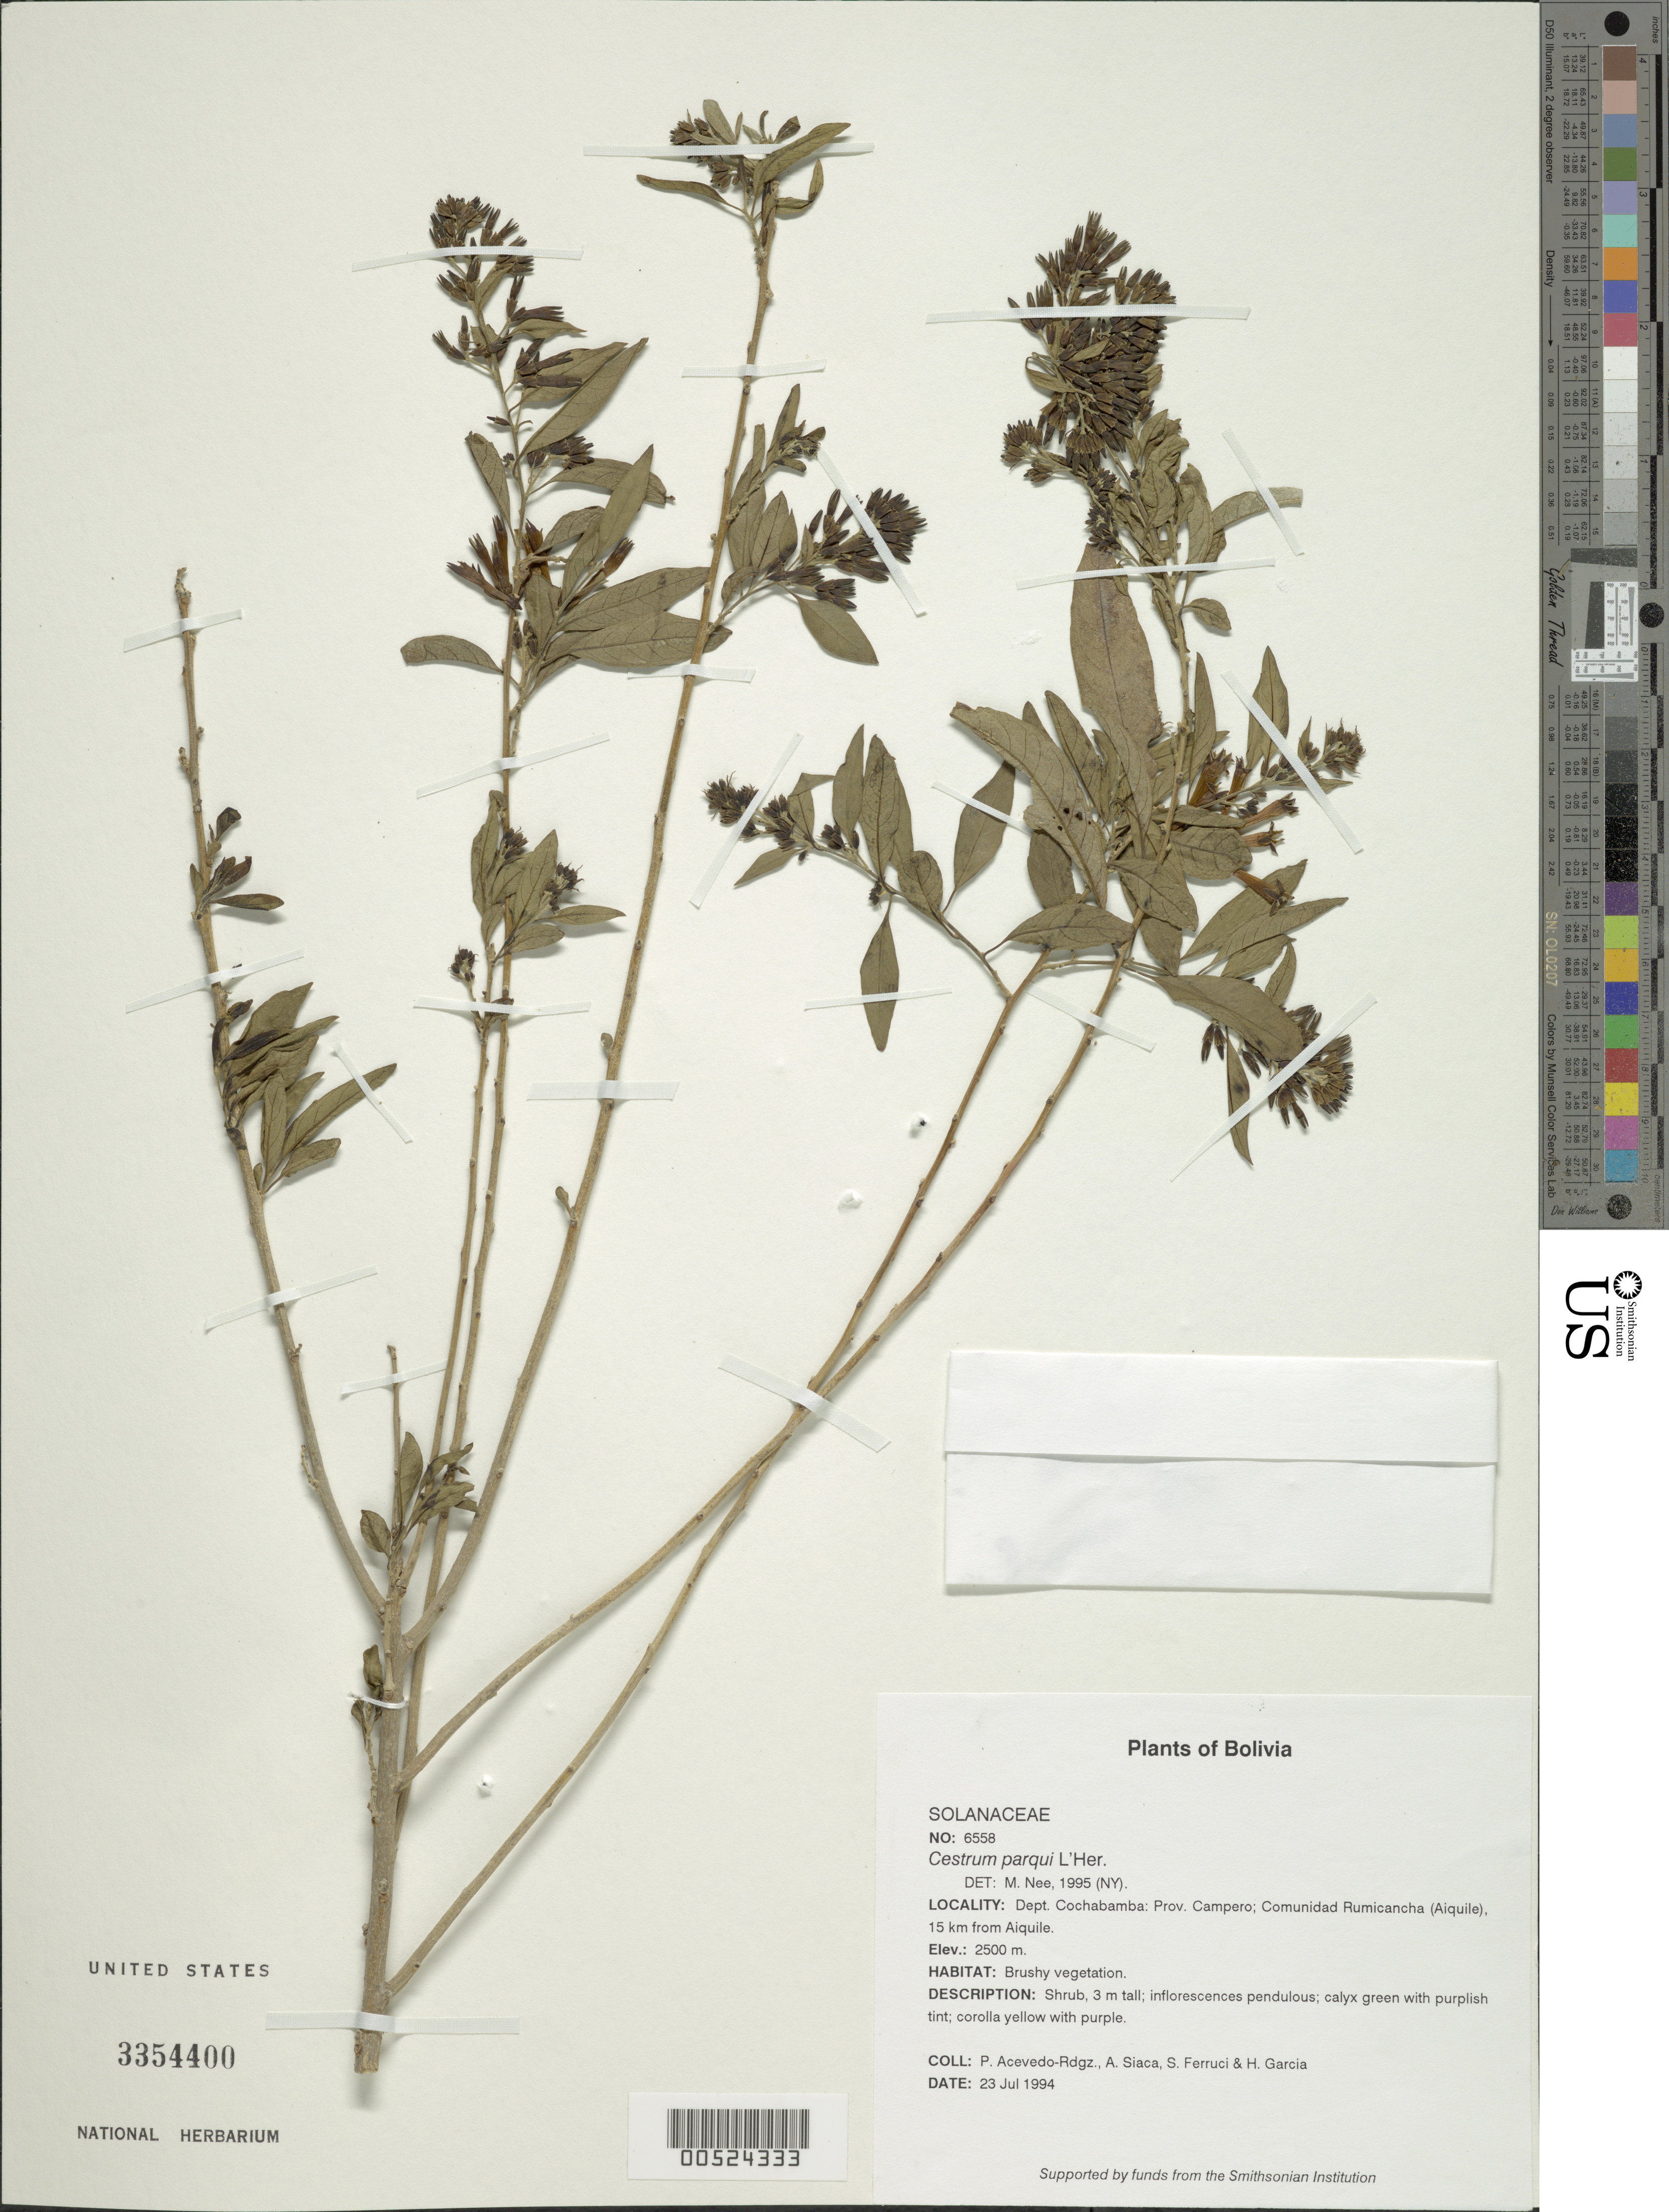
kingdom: Plantae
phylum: Tracheophyta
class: Magnoliopsida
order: Solanales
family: Solanaceae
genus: Cestrum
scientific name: Cestrum parqui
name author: L'Hér.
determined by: Nee, Michael H.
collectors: P. Acevedo-Rodr., A. Siaca, S. Ferrucci & H. Garcia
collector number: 6558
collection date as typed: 23 Jul 1994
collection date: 1994-07-23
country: Bolivia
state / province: Cochabamba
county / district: Campero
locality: Depart. Cochabamba; Prov. Campero; Comunidad Rumicancha (Aiquile), 15 km from Aiquile.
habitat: Brushy vegetation.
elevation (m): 2500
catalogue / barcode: US 3354400